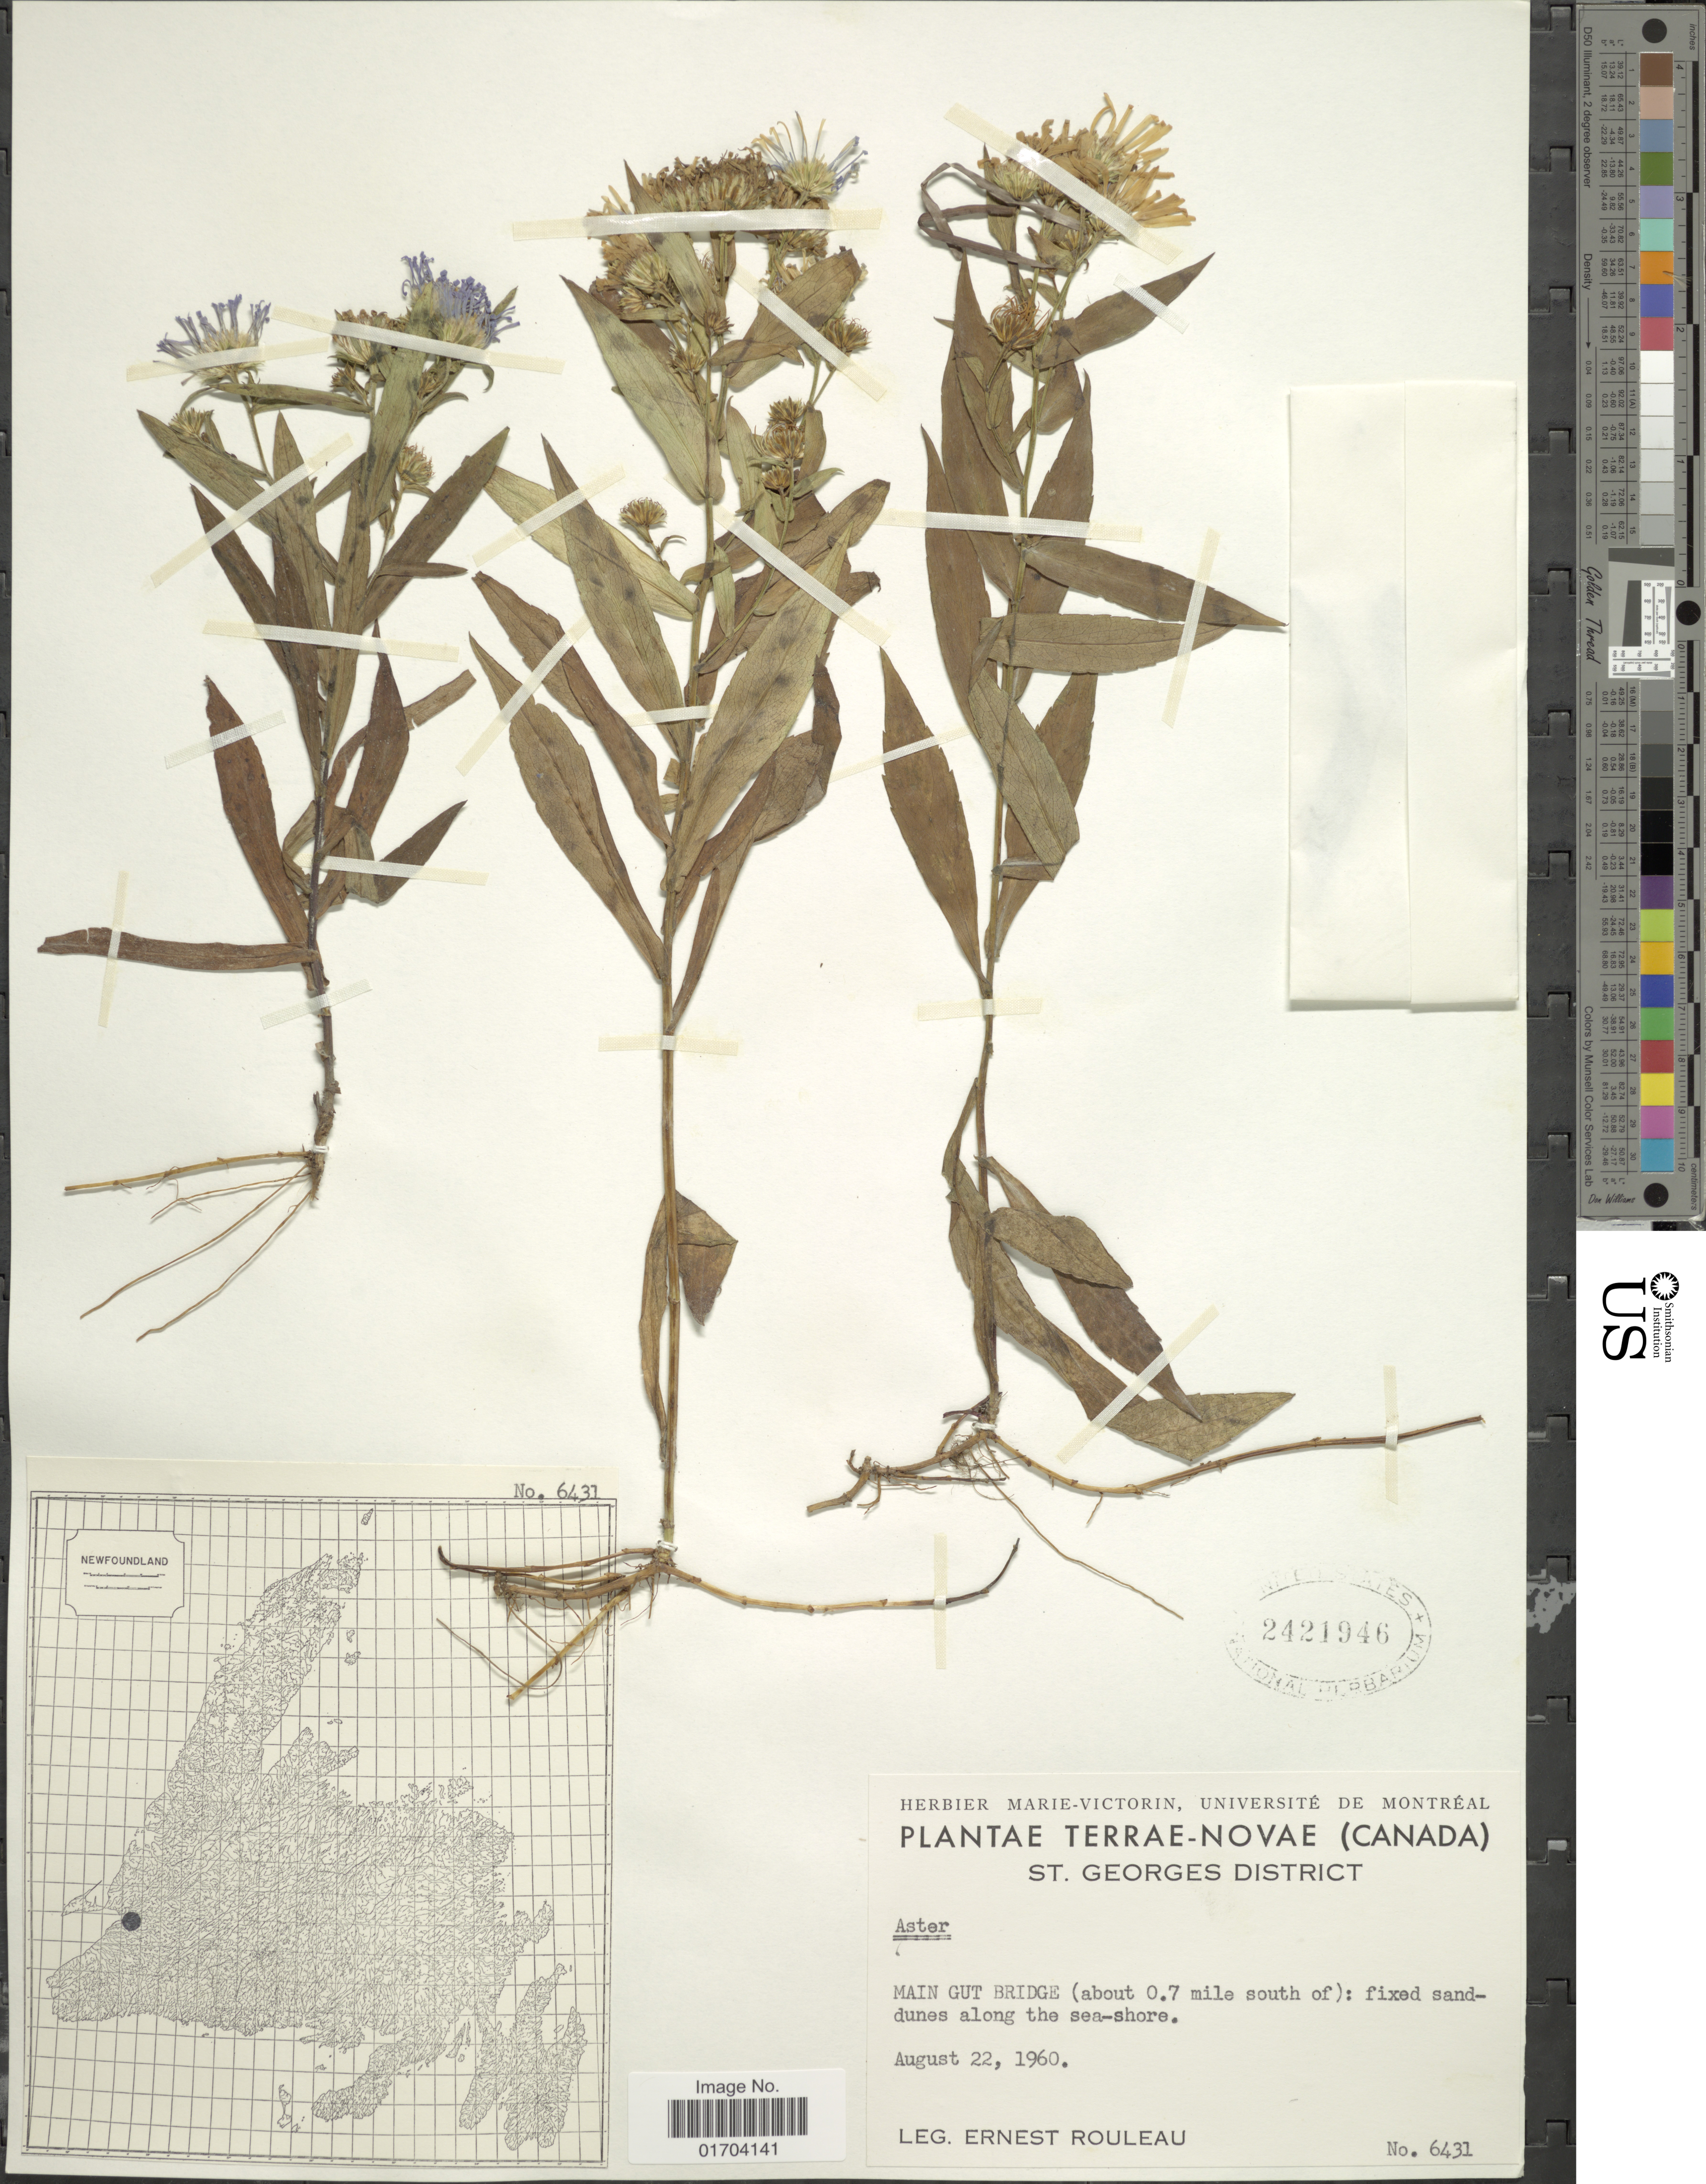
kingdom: Plantae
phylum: Tracheophyta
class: Magnoliopsida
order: Asterales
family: Asteraceae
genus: Symphyotrichum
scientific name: Symphyotrichum sp.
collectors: J. Rouleau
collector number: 6431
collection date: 1960-08-22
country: Canada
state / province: Newfoundland and Labrador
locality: Terrae-Novae St. Johns East District, Main Gut Bridge (about 0.7 mile south of).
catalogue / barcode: US 2421946